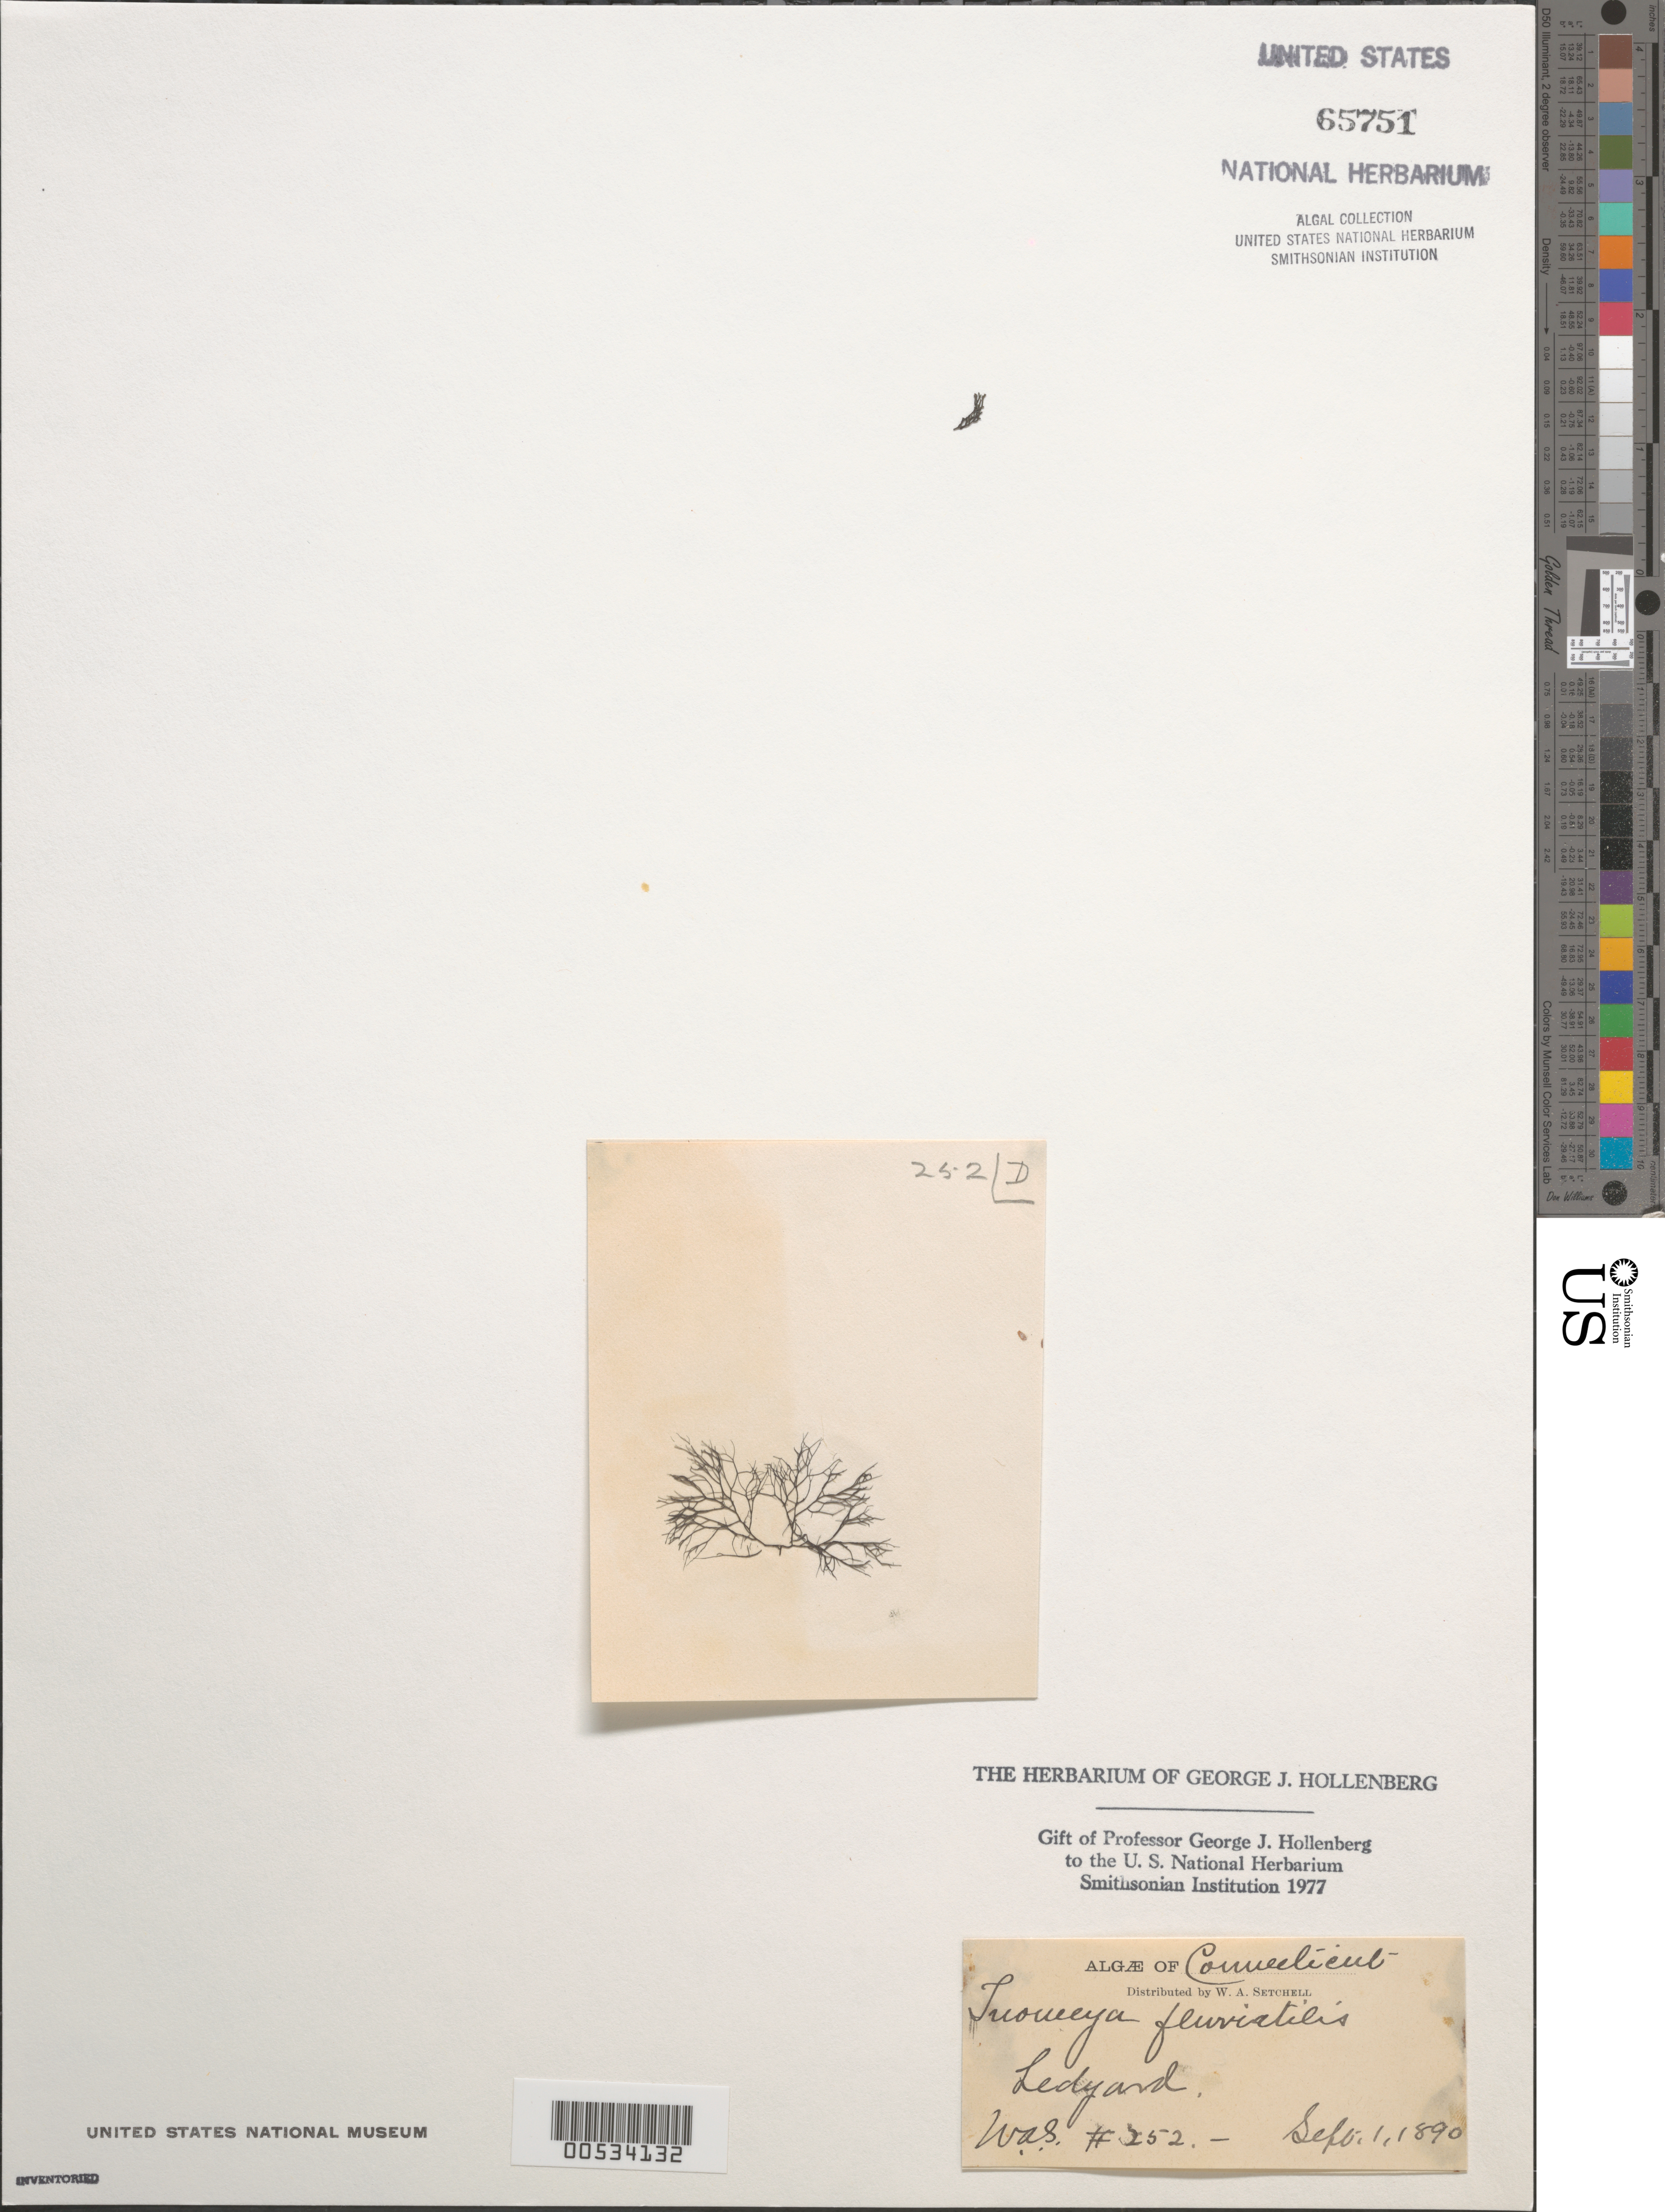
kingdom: Plantae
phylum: Rhodophyta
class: Florideophyceae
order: Batrachospermales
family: Batrachospermaceae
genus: Tuomeya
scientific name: Tuomeya americana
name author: (Kütz.) Papenf.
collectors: W. Setchell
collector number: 252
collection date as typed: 01 Sep 1890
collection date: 1890-09-01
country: United States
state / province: Connecticut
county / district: New London County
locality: Ledyard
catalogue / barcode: US 65751